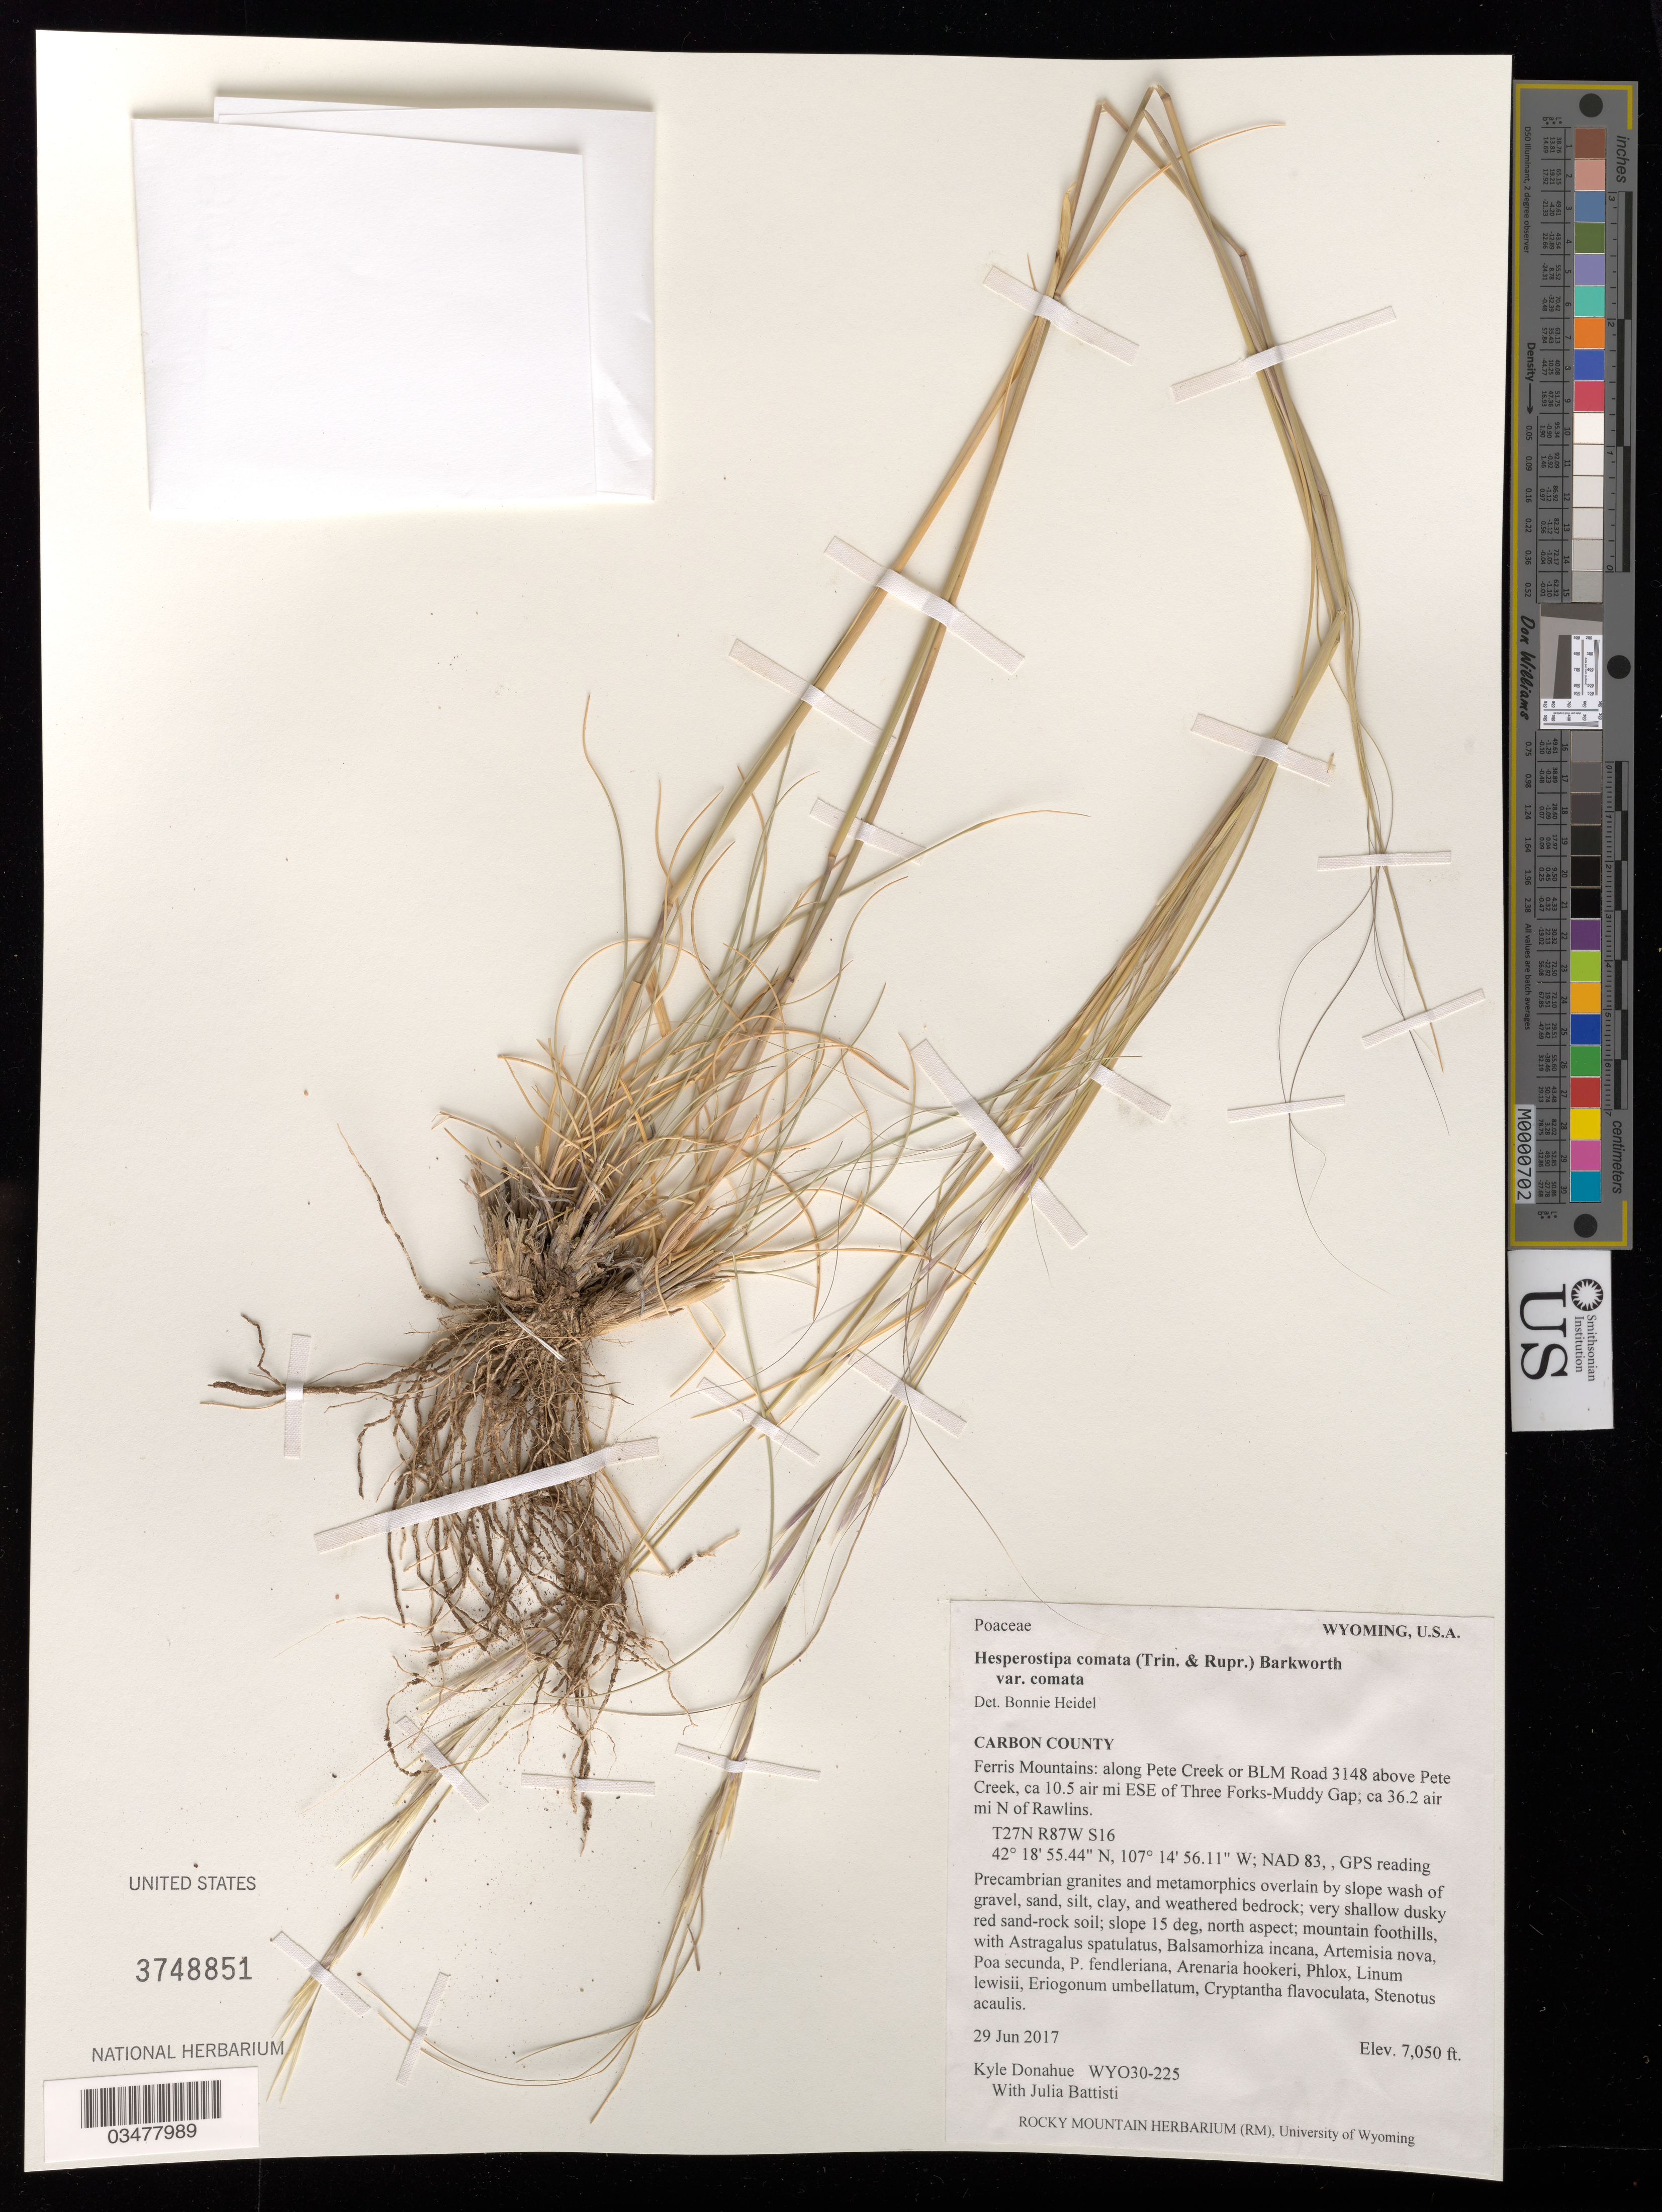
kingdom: Plantae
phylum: Tracheophyta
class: Liliopsida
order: Poales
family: Poaceae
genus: Hesperostipa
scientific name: Hesperostipa comata var. comata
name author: (Trin. & Rupr.) Barkworth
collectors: J. Battisti & K. Donahue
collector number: WY030-225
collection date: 2017-06-29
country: United States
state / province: Wyoming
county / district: Carbon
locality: Ferris Mountains, Pete Creek Rd, T27N R87W S16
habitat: Very shallow, 10-14 inches. Wash of gravel, sand, silt, clay. With Artemisia nova, Poa secunda, Linum lewisii, Stenotus acaulis, etc.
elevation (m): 2149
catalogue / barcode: US 3748851